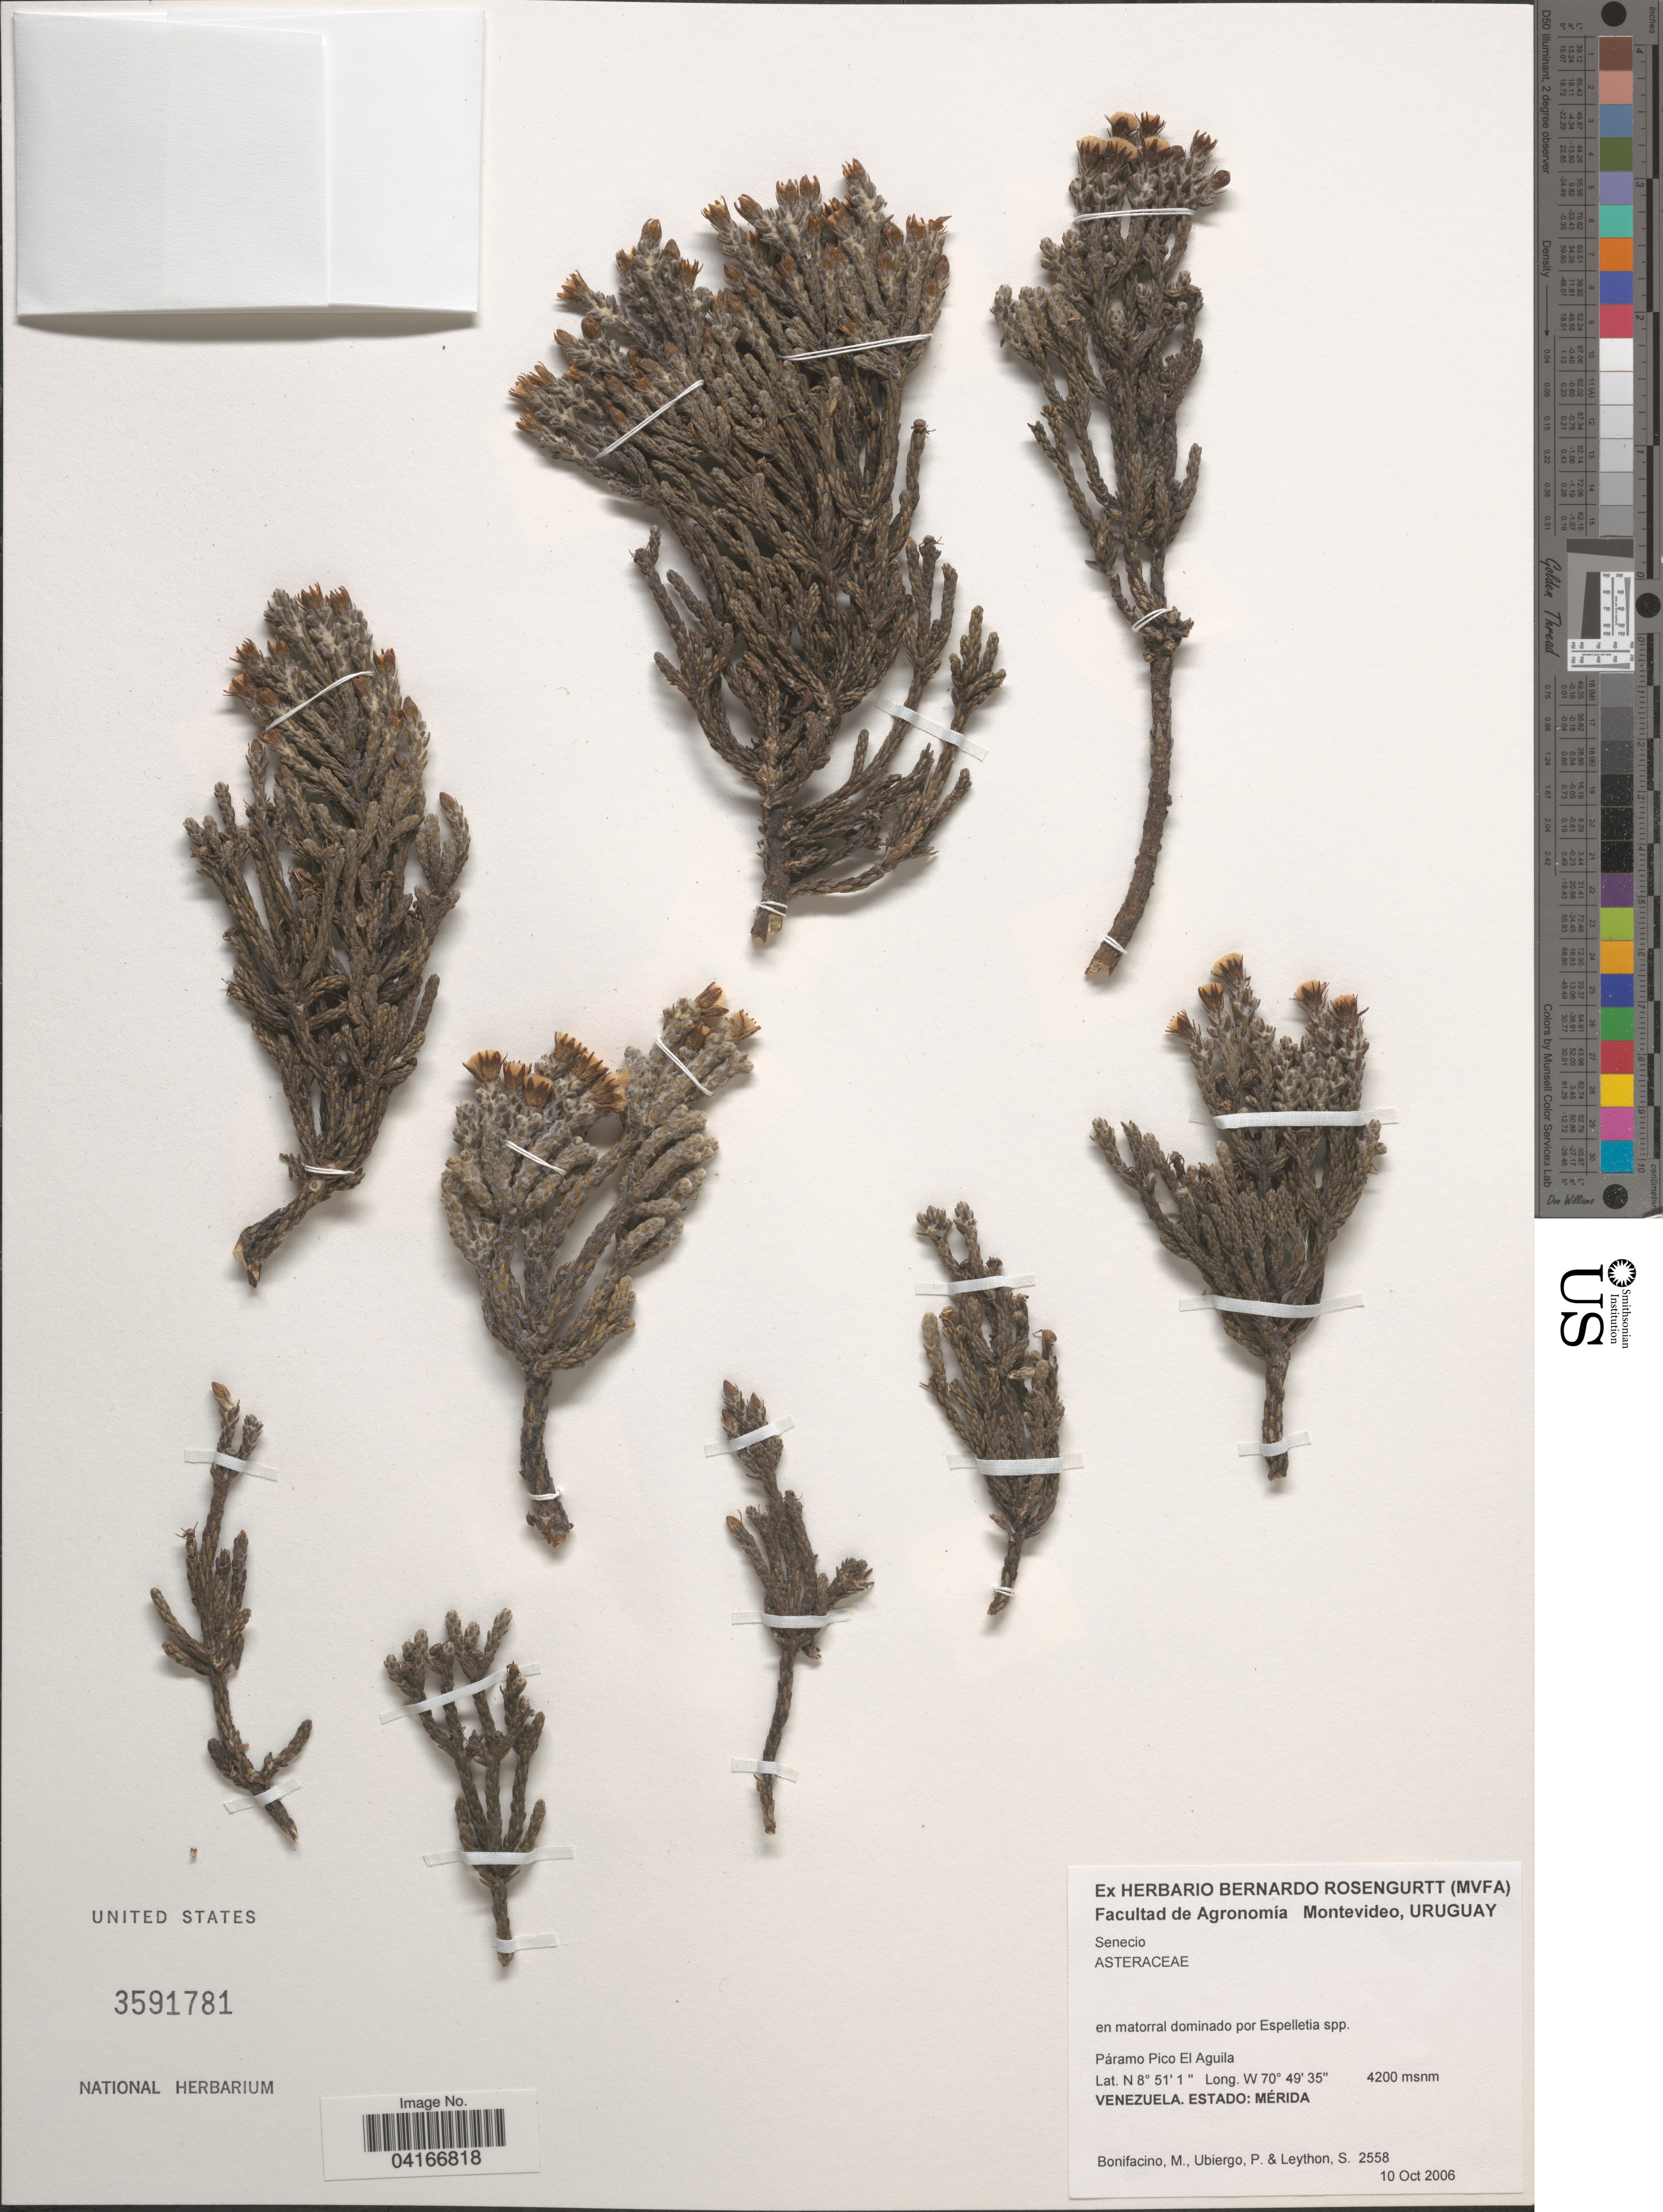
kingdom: Plantae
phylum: Tracheophyta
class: Magnoliopsida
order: Asterales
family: Asteraceae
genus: Senecio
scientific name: Senecio sp.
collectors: M. Bonifacino, P. Ubiergo & S. Leython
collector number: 2558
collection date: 2006-10-10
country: Venezuela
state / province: Merida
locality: Páramo Pico El Aguila.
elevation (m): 4200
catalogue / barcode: US 3591781